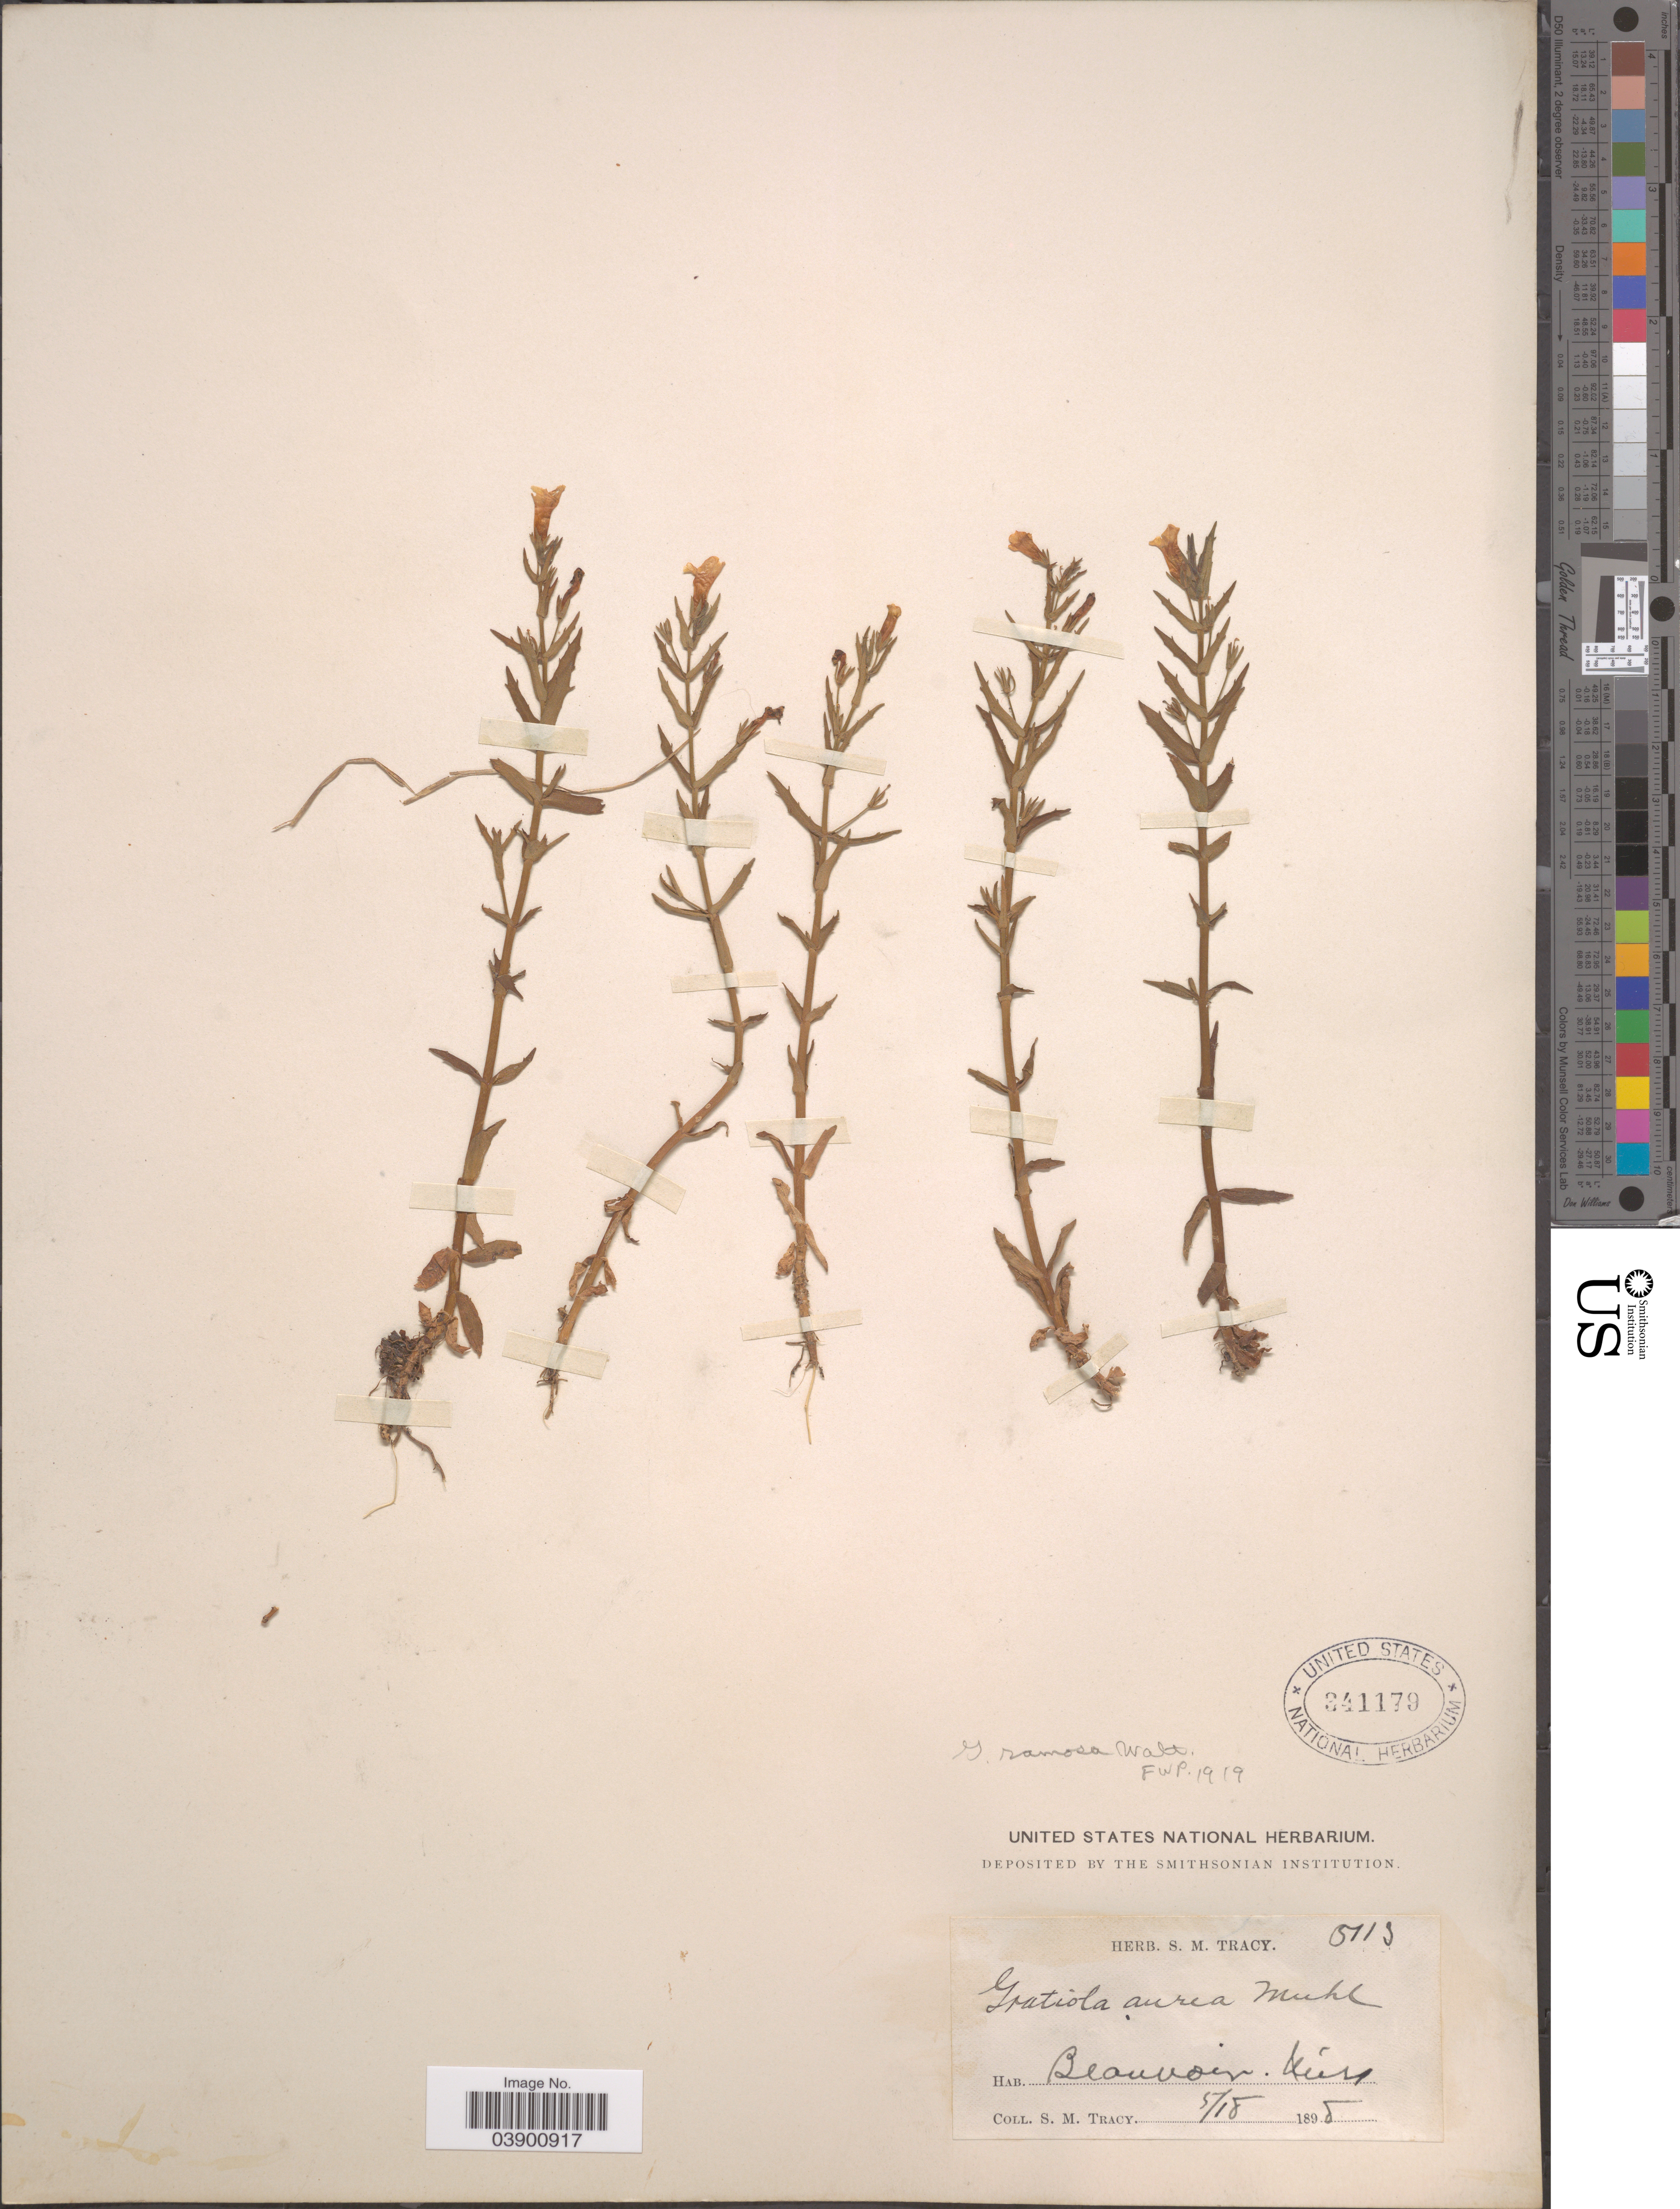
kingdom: Plantae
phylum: Tracheophyta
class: Magnoliopsida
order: Lamiales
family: Plantaginaceae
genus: Gratiola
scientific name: Gratiola ramosa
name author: Walter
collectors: S. M. Tracy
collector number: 5113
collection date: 1895-05-18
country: United States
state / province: Mississippi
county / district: Harrison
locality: Beauvoir.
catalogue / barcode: US 341179